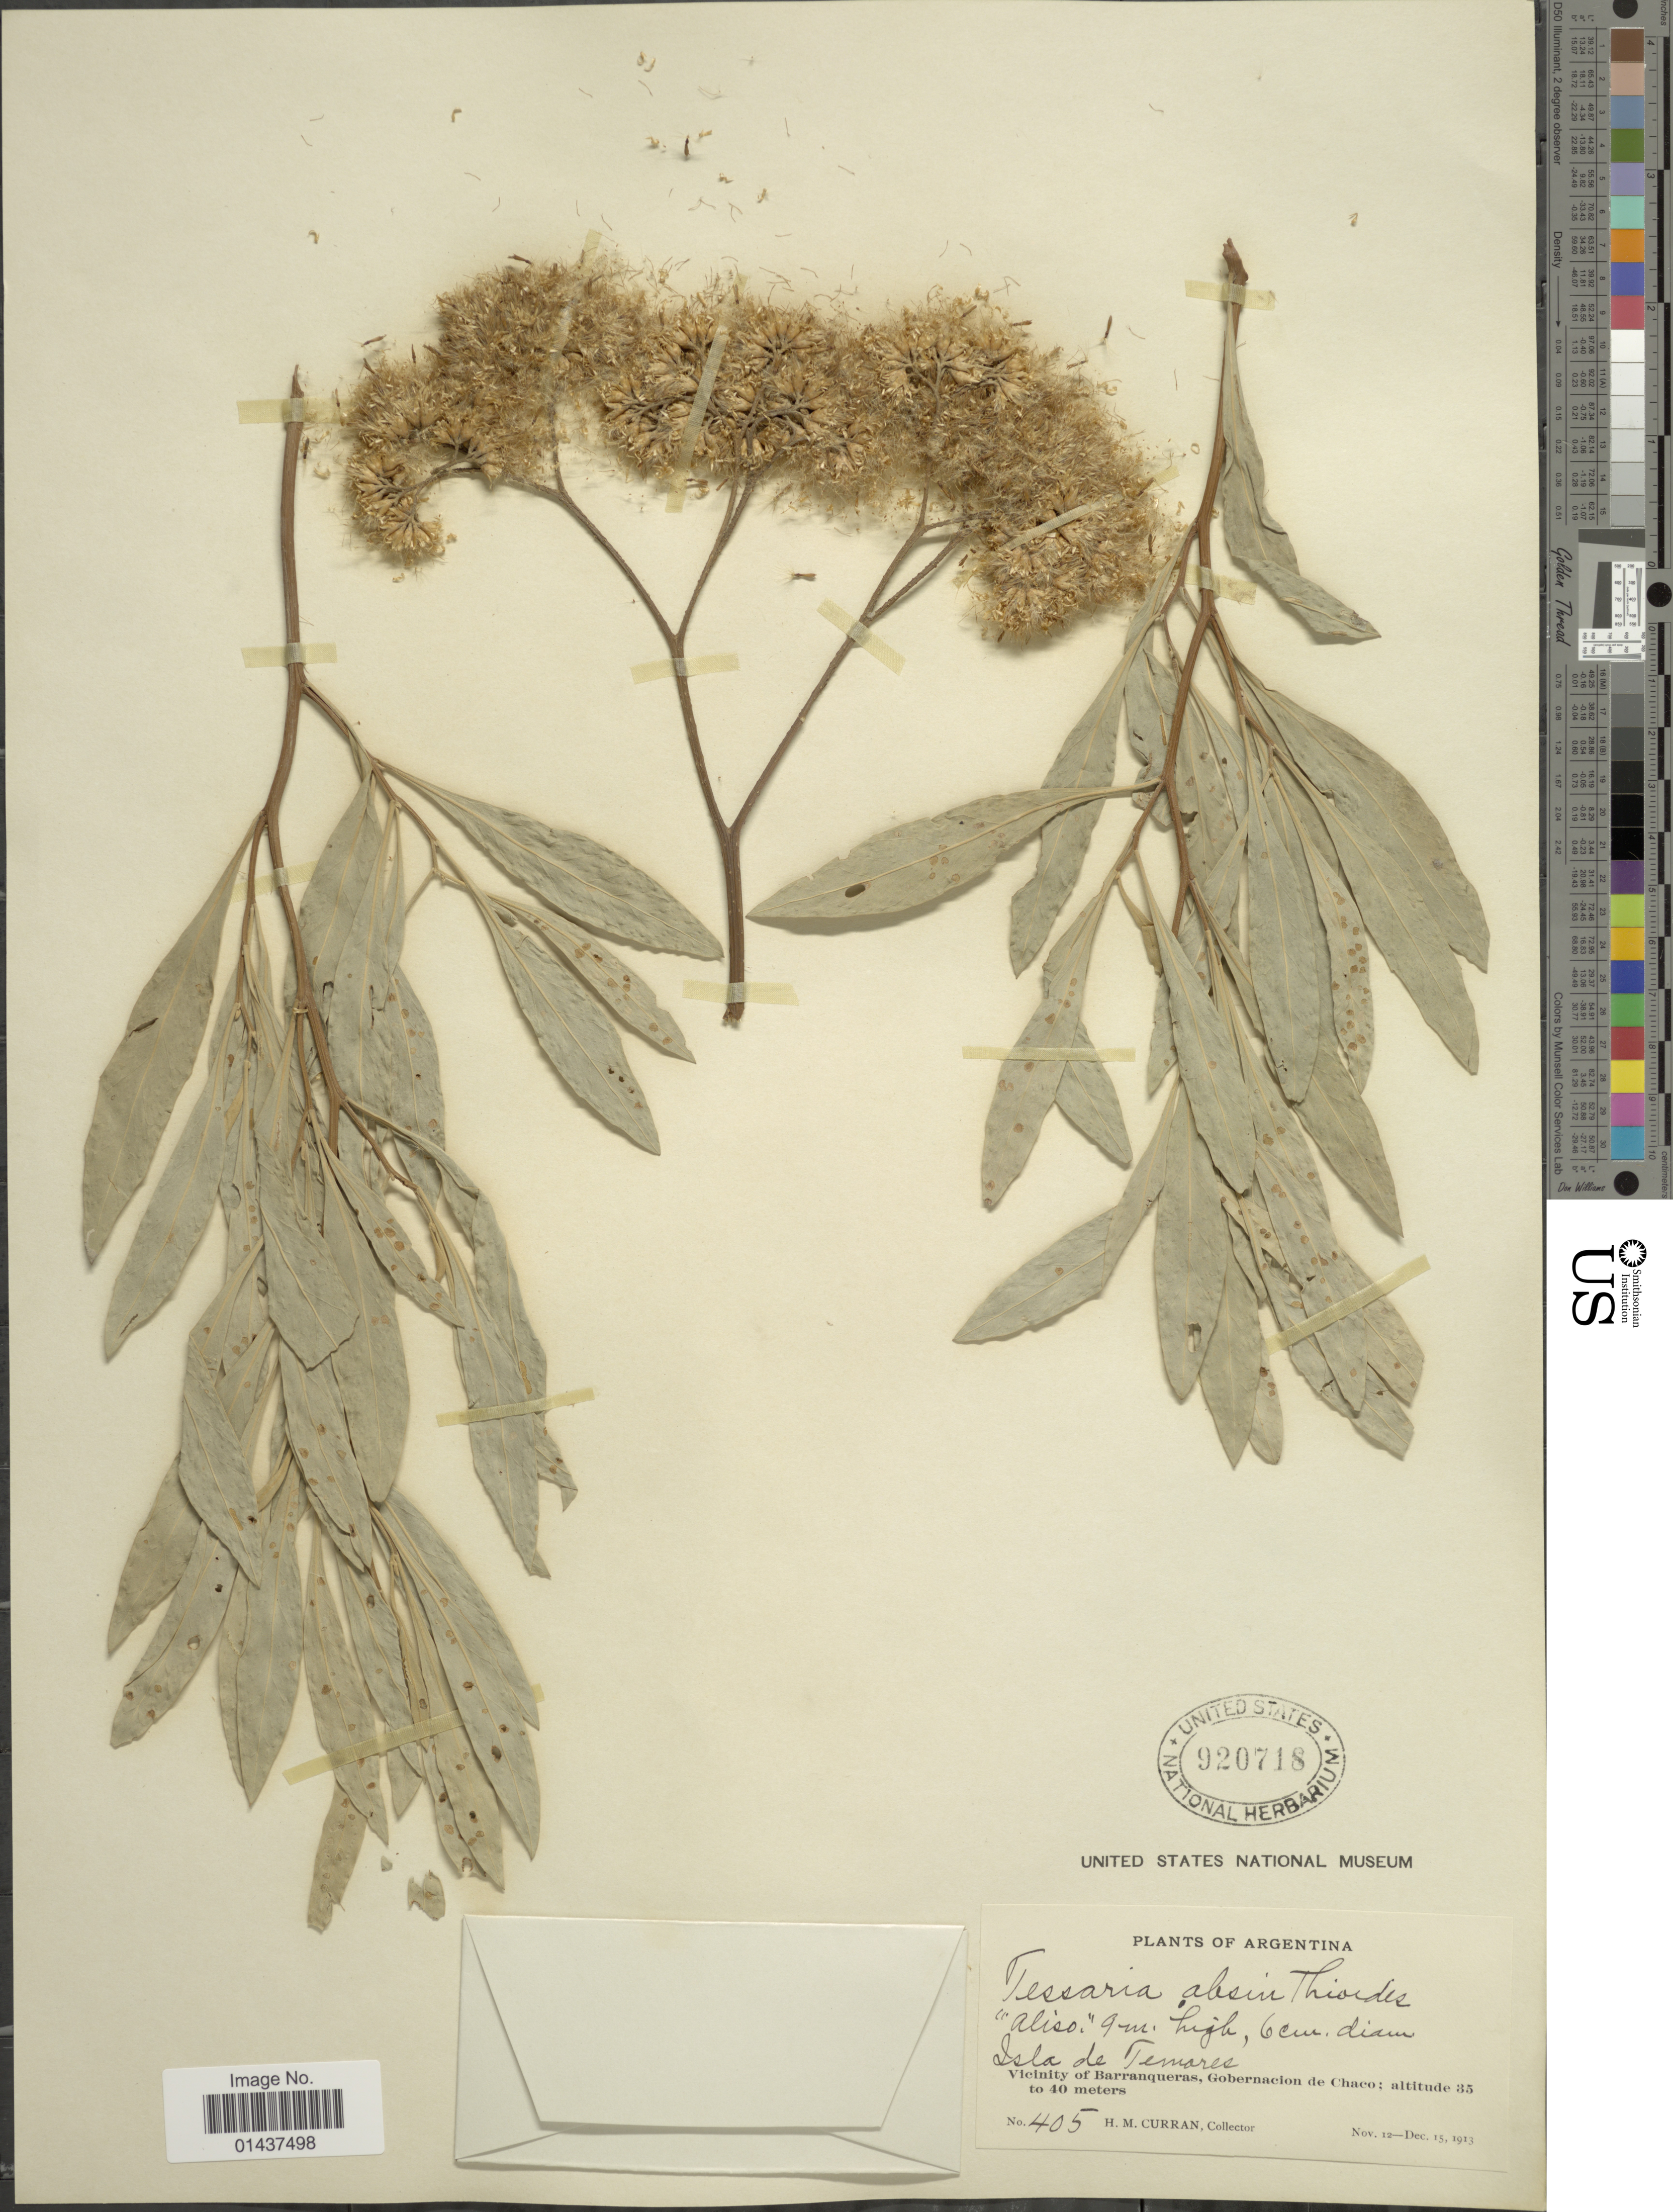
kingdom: Plantae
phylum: Tracheophyta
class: Magnoliopsida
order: Asterales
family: Asteraceae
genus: Tessaria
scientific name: Tessaria integrifolia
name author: Ruiz & Pav.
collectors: H. M. Curran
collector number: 405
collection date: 1913-11-12/1913-12-15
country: Argentina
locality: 'Aliso' Isla de Temares, Vicinity of Barranqueras, Gobernacion de Chaco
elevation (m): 35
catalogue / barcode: US 920718